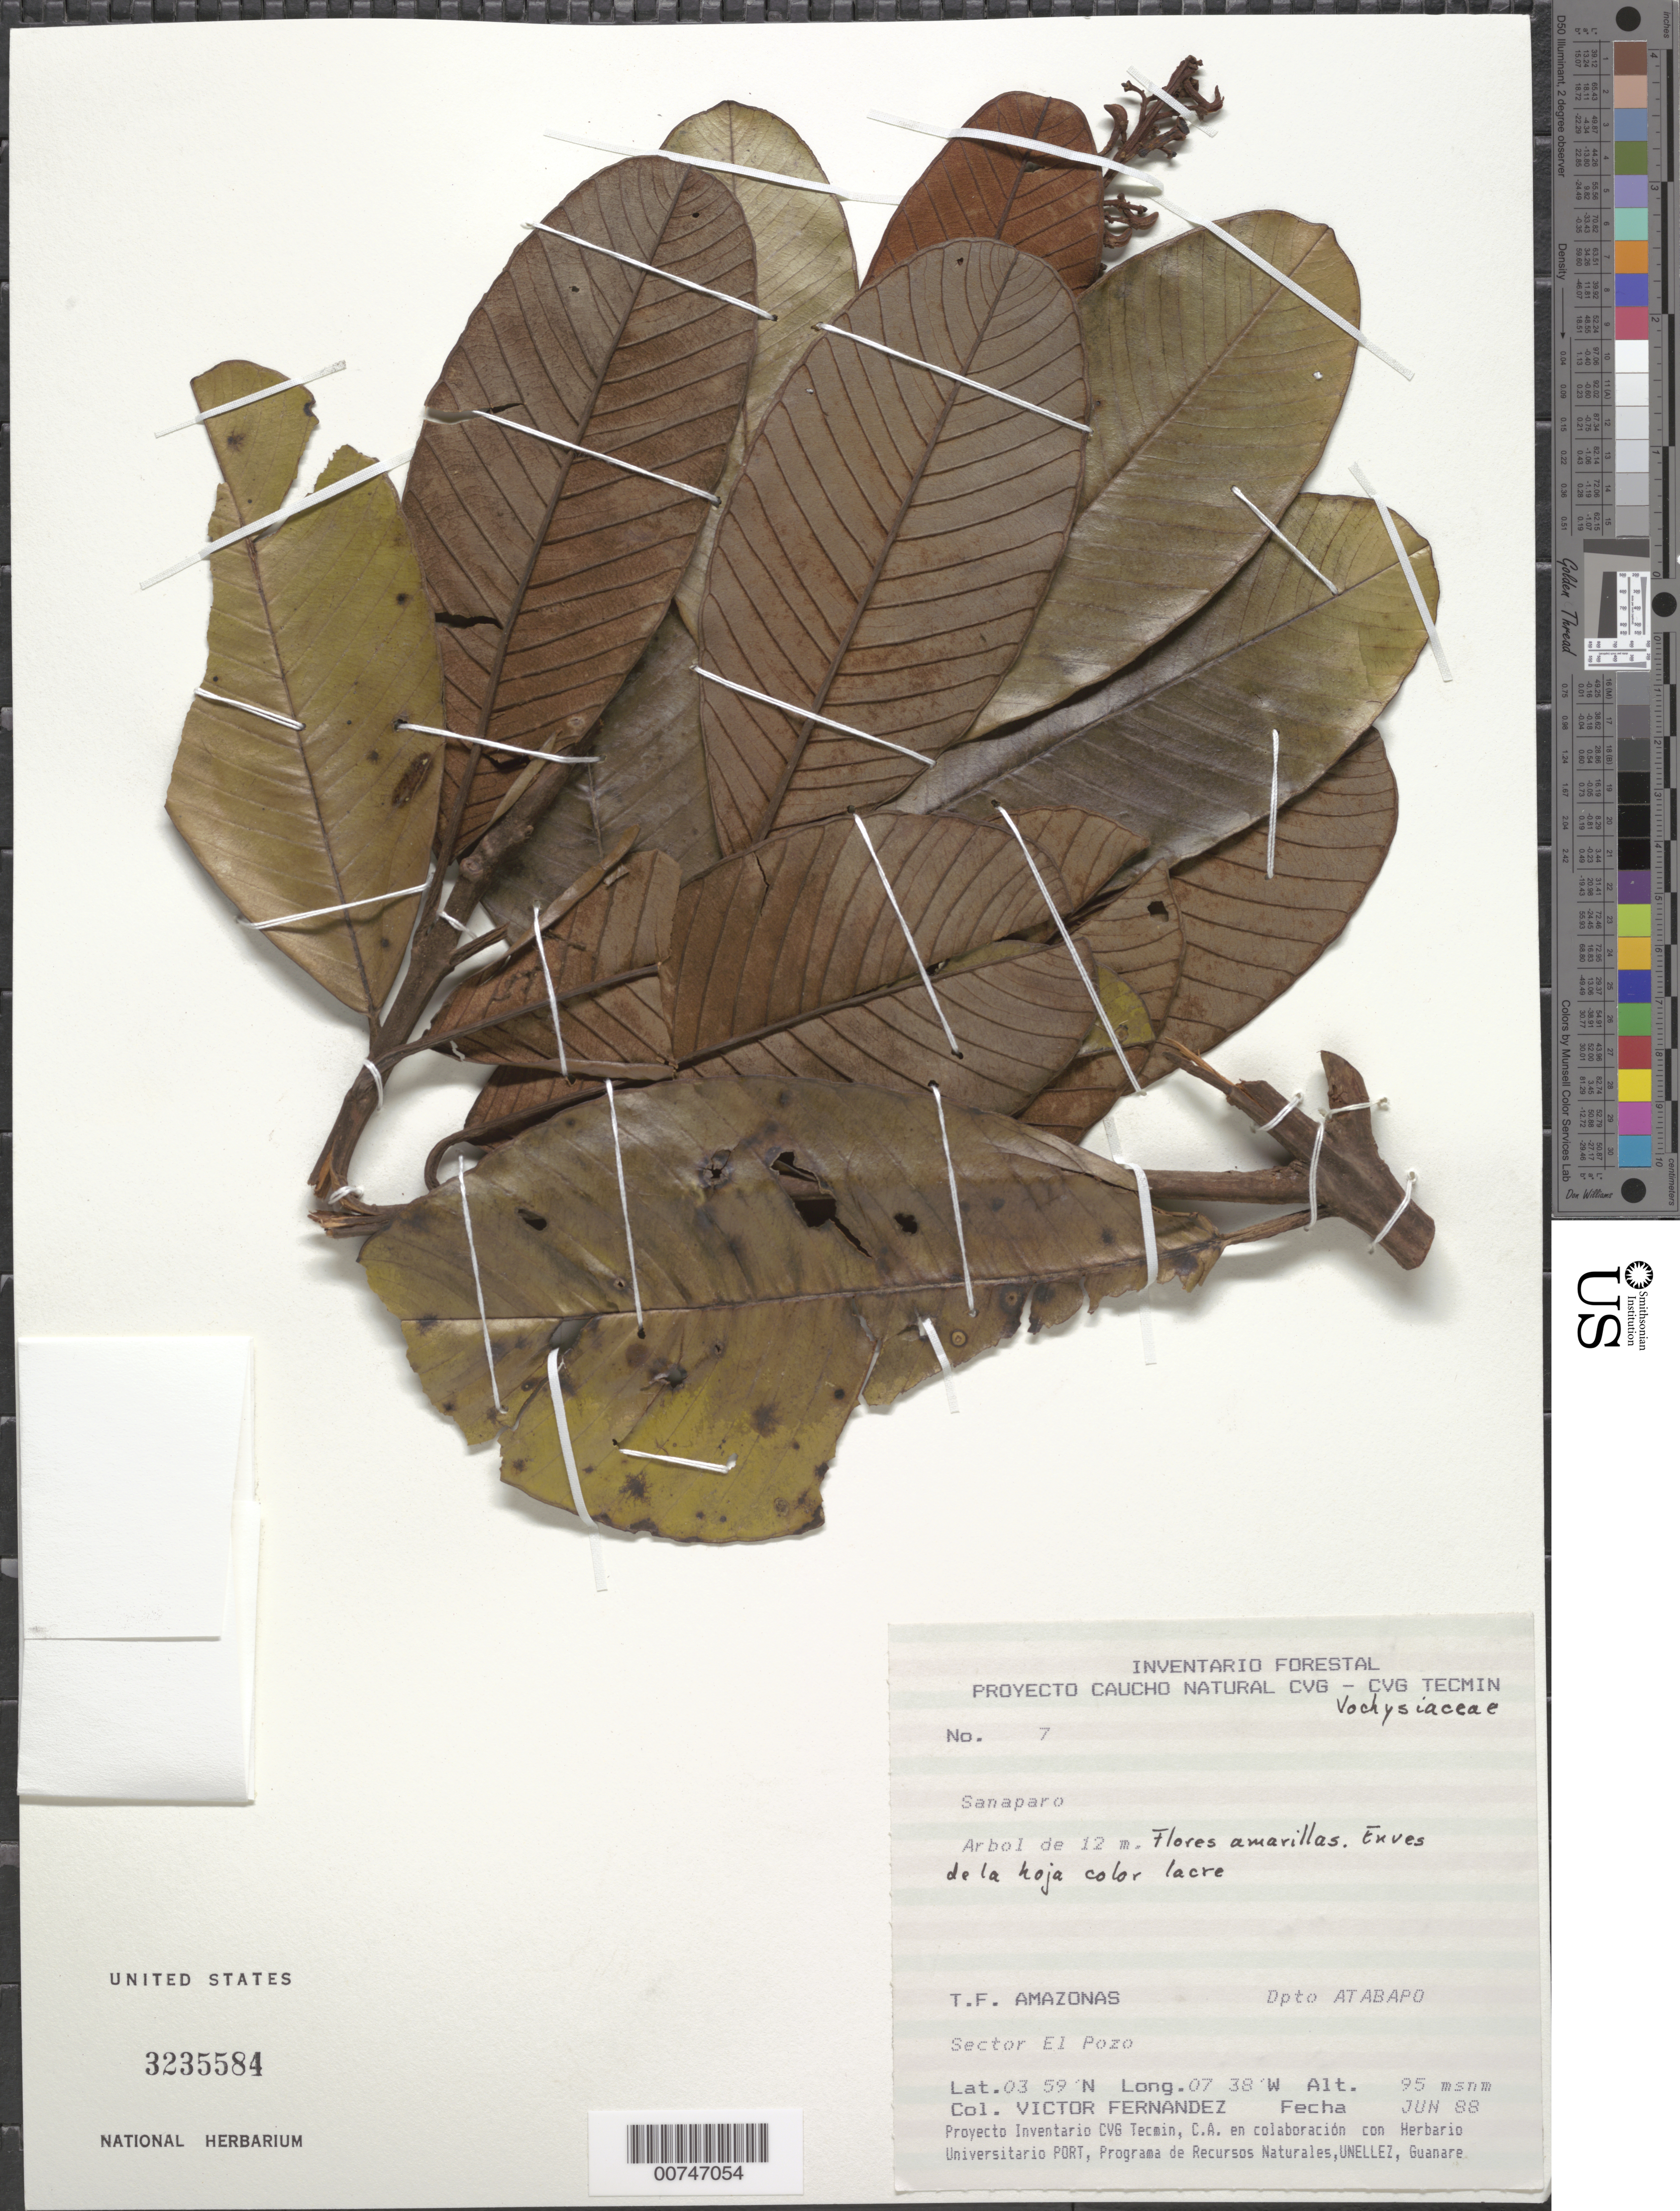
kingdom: Plantae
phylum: Tracheophyta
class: Magnoliopsida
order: Myrtales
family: Vochysiaceae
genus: Vochysia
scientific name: Vochysia sp.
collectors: V. Fernandez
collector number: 7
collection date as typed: Jun-88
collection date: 1988-06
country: Venezuela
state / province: Amazonas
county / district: Atabapo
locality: Sector El Pozo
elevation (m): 95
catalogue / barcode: US 3235584